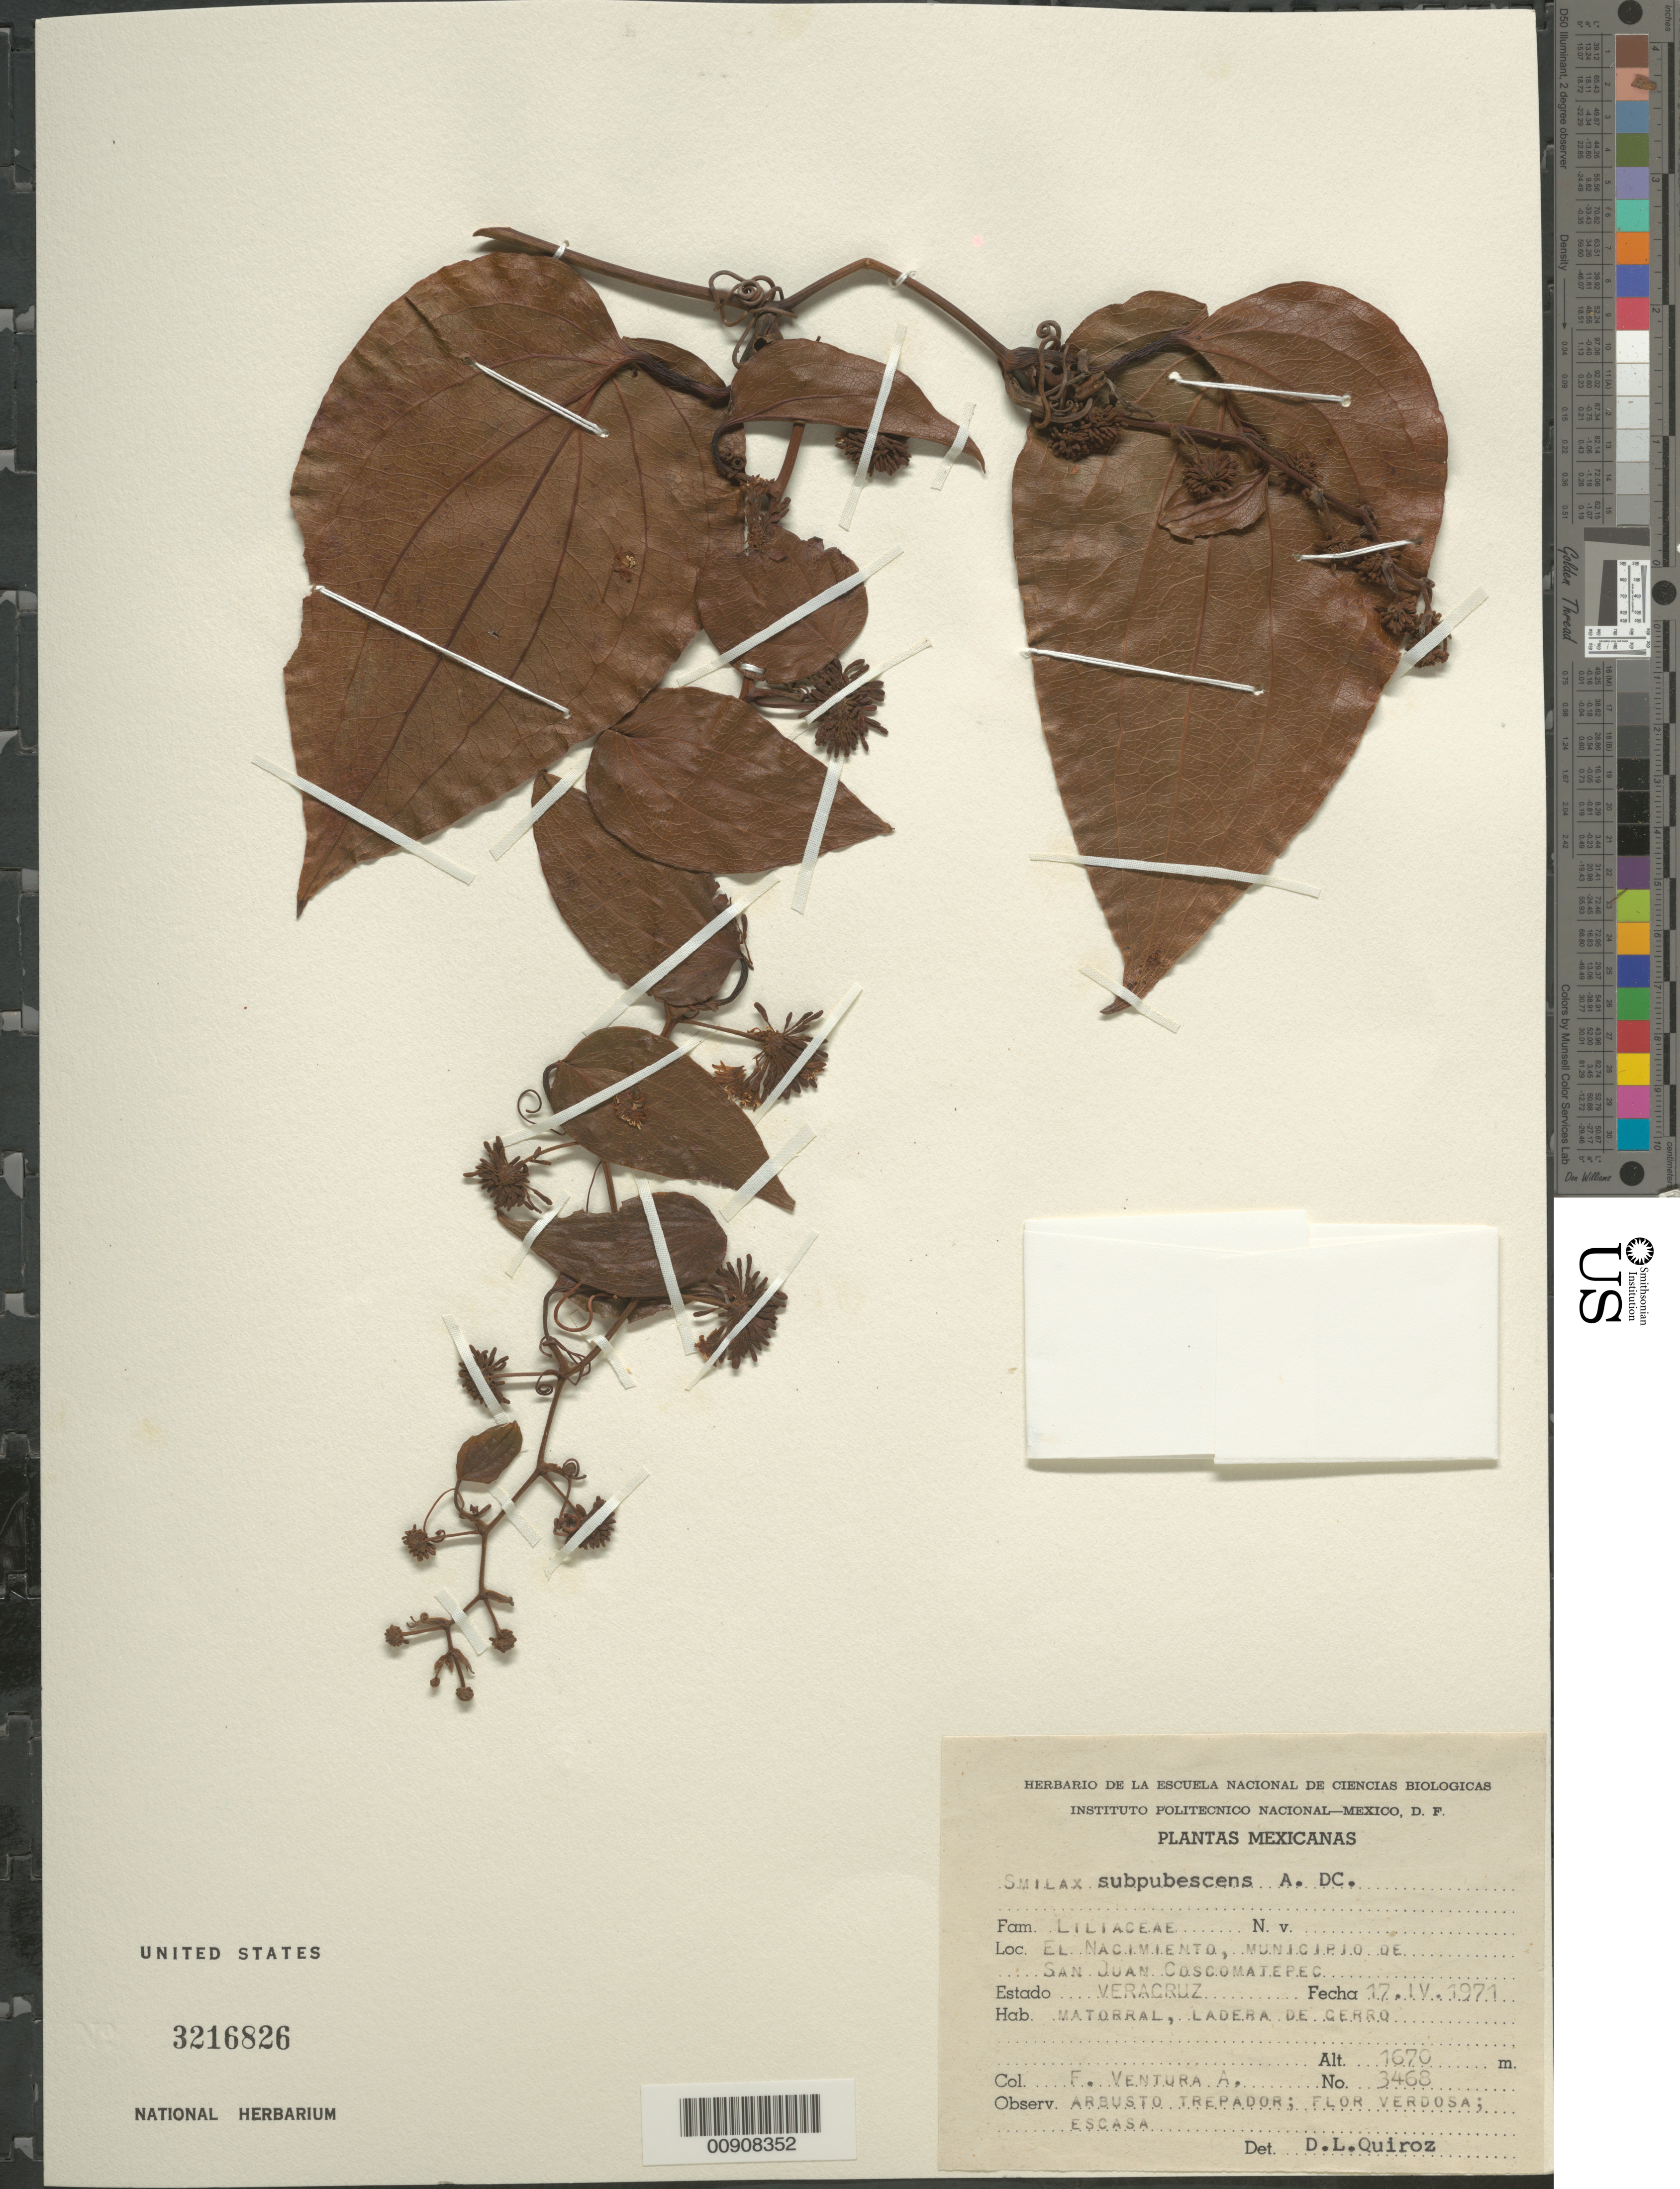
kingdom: Plantae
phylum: Tracheophyta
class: Liliopsida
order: Liliales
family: Smilacaceae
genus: Smilax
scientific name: Smilax subpubescens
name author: A. DC.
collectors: F. Ventura A.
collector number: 3468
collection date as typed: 17 Apr 1971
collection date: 1971-04-17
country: Mexico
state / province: Veracruz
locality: El Nacimiento, Municipio de San Juan Coscomatepec, Estado Veracruz.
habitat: Matorral, ladera de cerro.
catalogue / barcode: US 3216826